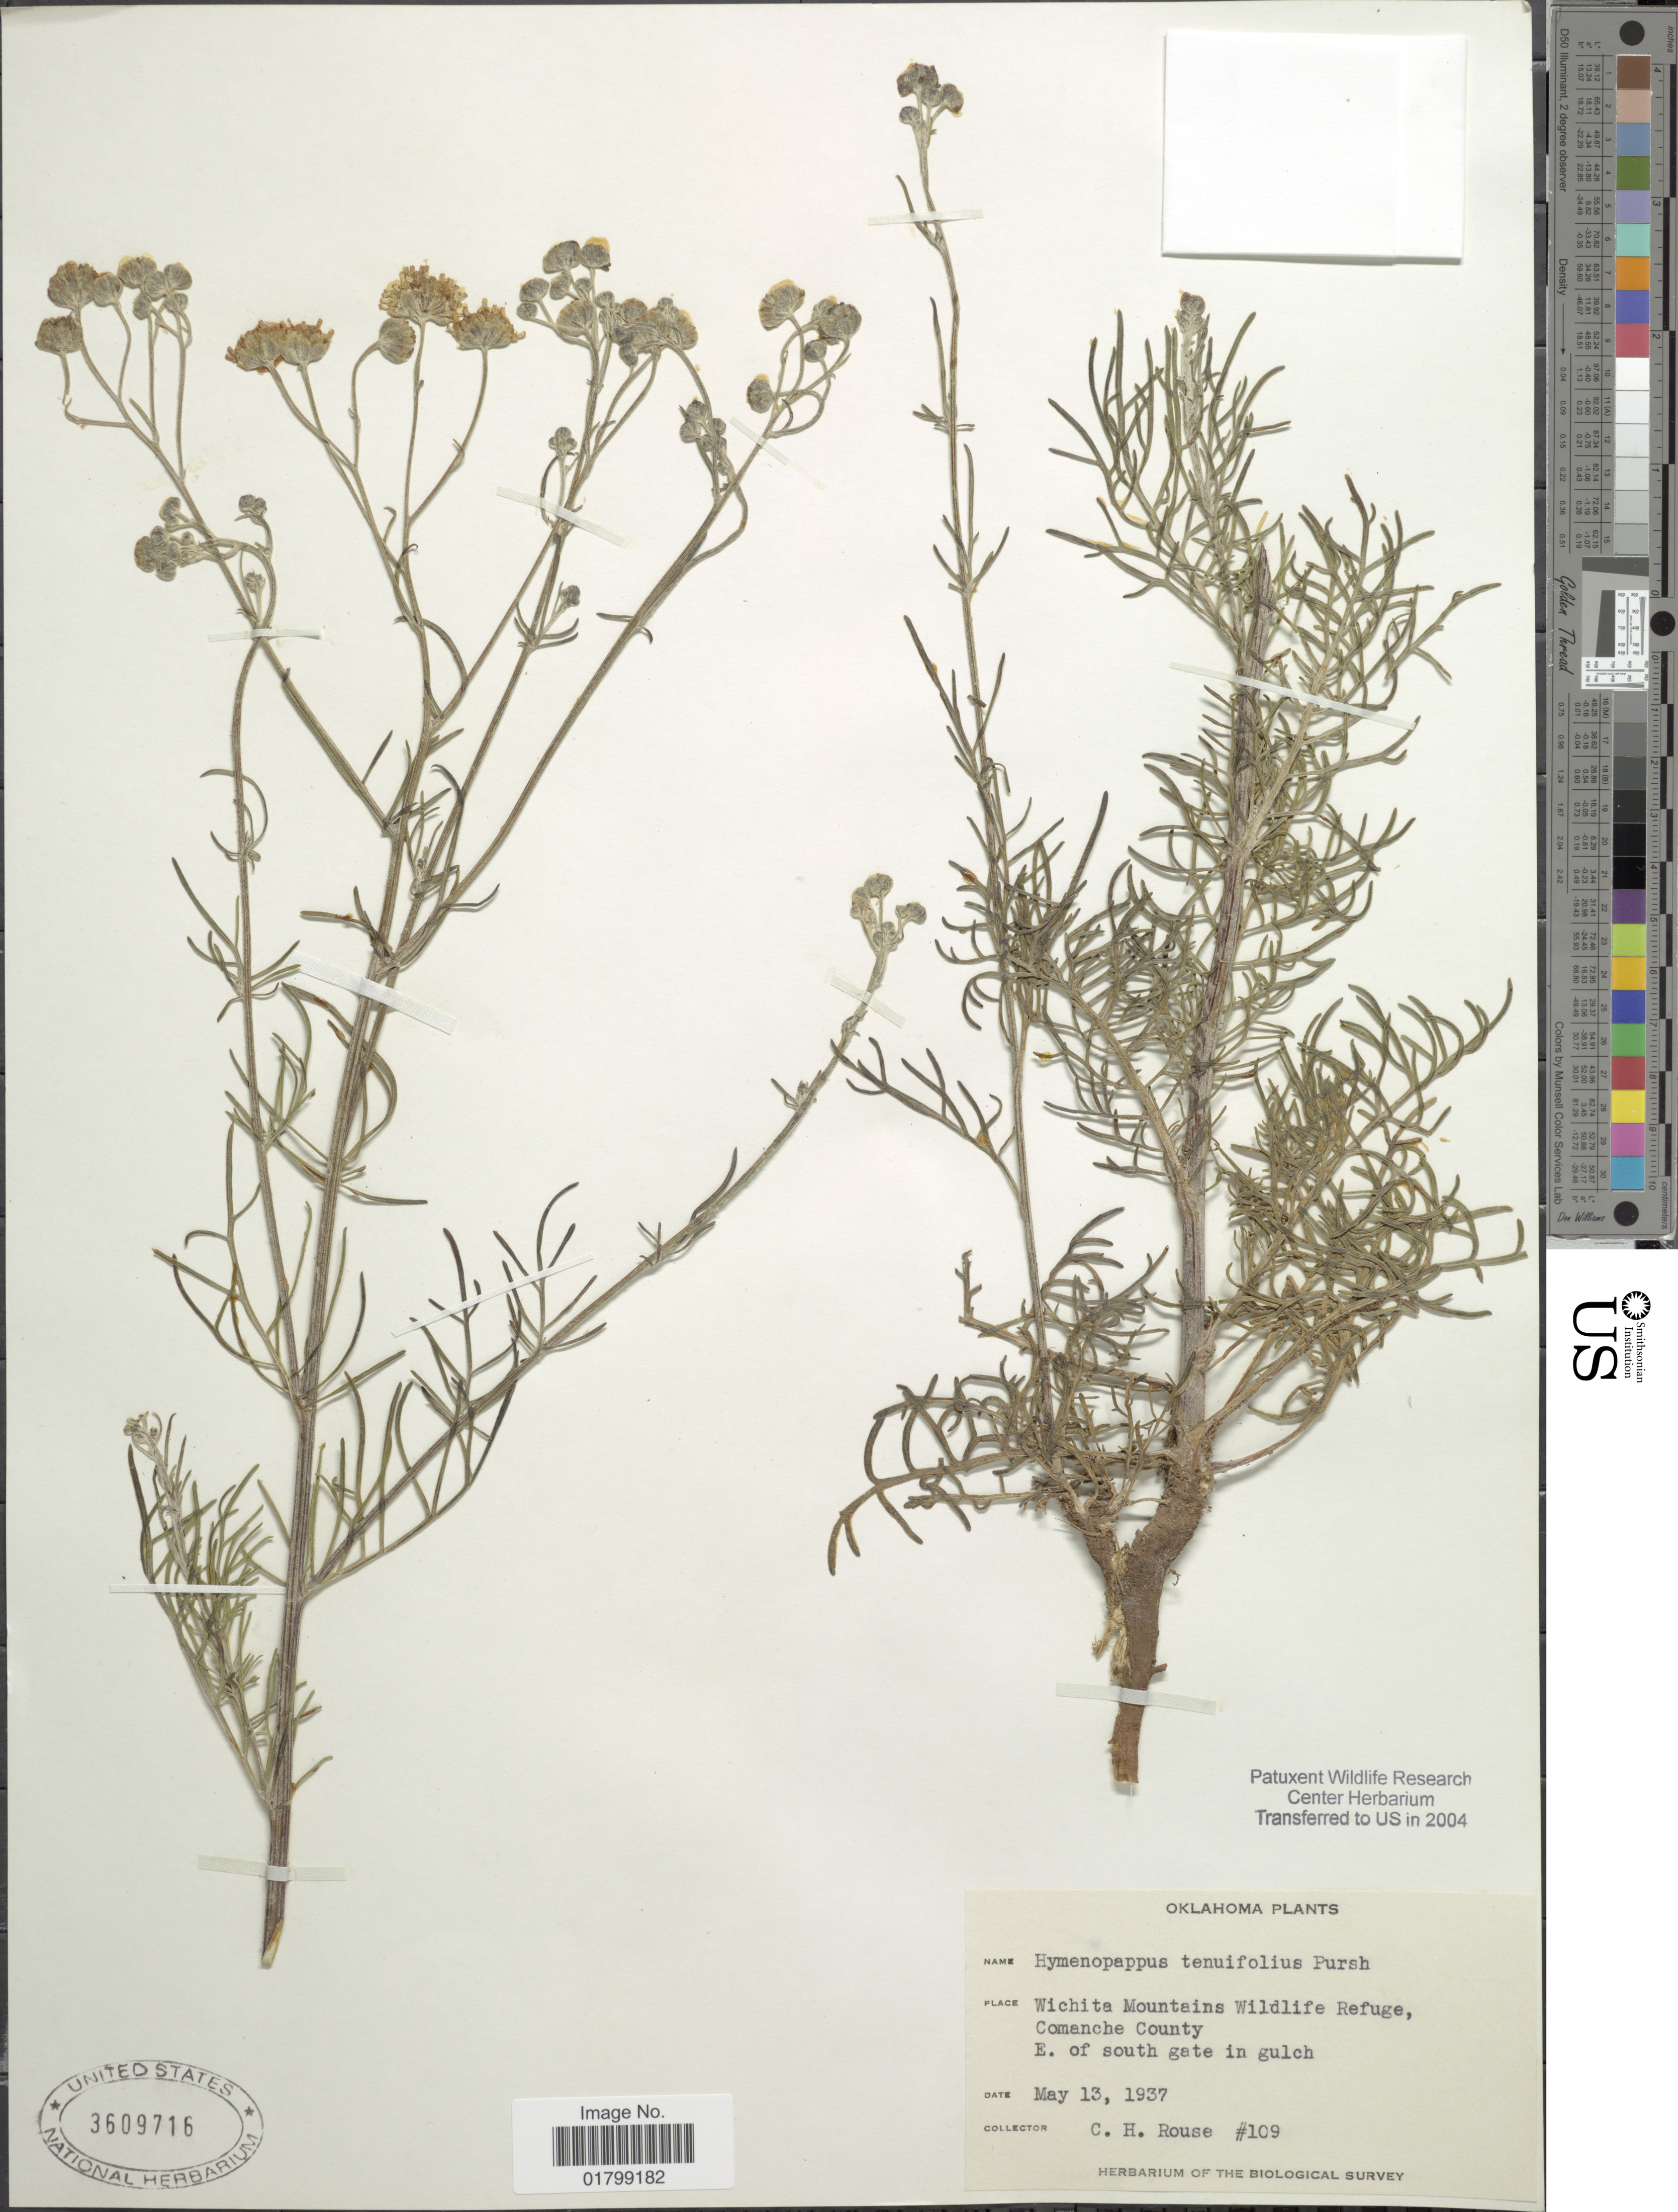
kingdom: Plantae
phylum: Tracheophyta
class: Magnoliopsida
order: Asterales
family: Asteraceae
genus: Hymenopappus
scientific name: Hymenopappus tenuifolius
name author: Pursh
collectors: C. Rouse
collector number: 109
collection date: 1937-05-13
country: United States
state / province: Oklahoma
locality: Wichita Mountains Wildlife Refuge, Comanche County, E. of south gate in gulch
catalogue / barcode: US 3609716